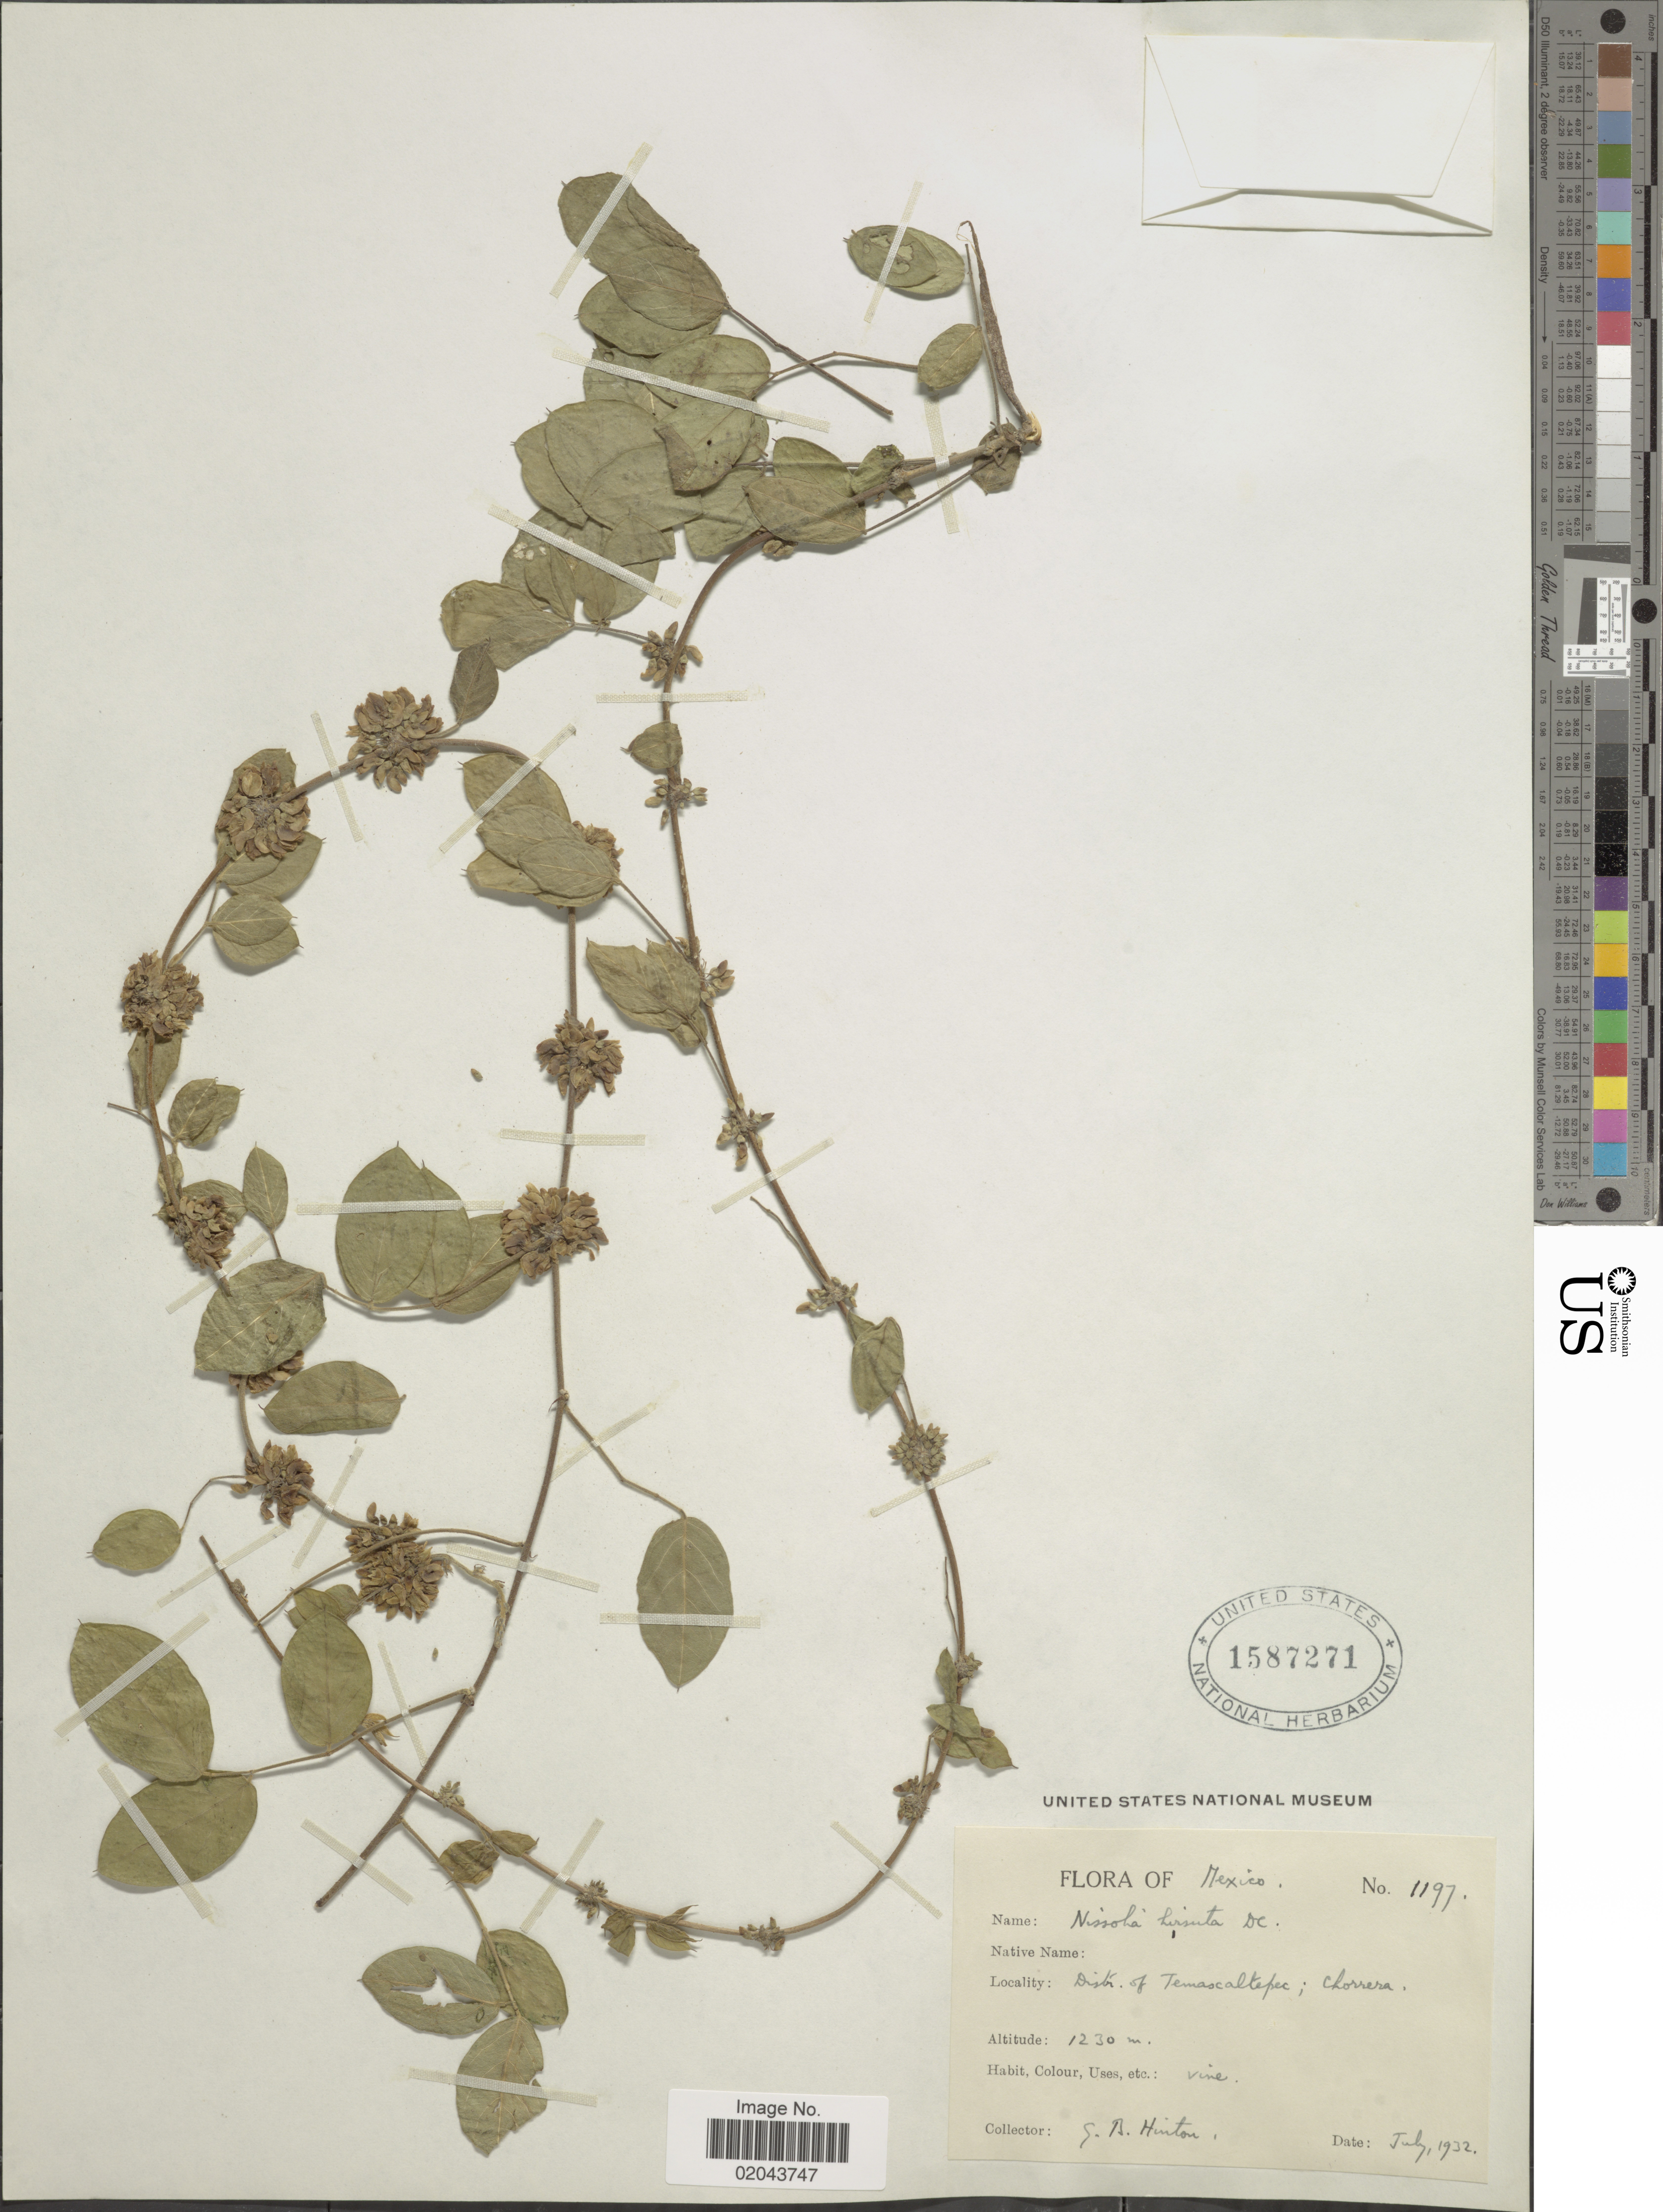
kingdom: Plantae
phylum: Tracheophyta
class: Magnoliopsida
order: Fabales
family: Fabaceae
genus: Nissolia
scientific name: Nissolia microptera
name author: Poir.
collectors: G. B. Hinton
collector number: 1197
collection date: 1932-07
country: Mexico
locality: Distr. of Temascaltepec; chorrera.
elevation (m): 1230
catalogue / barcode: US 1587271